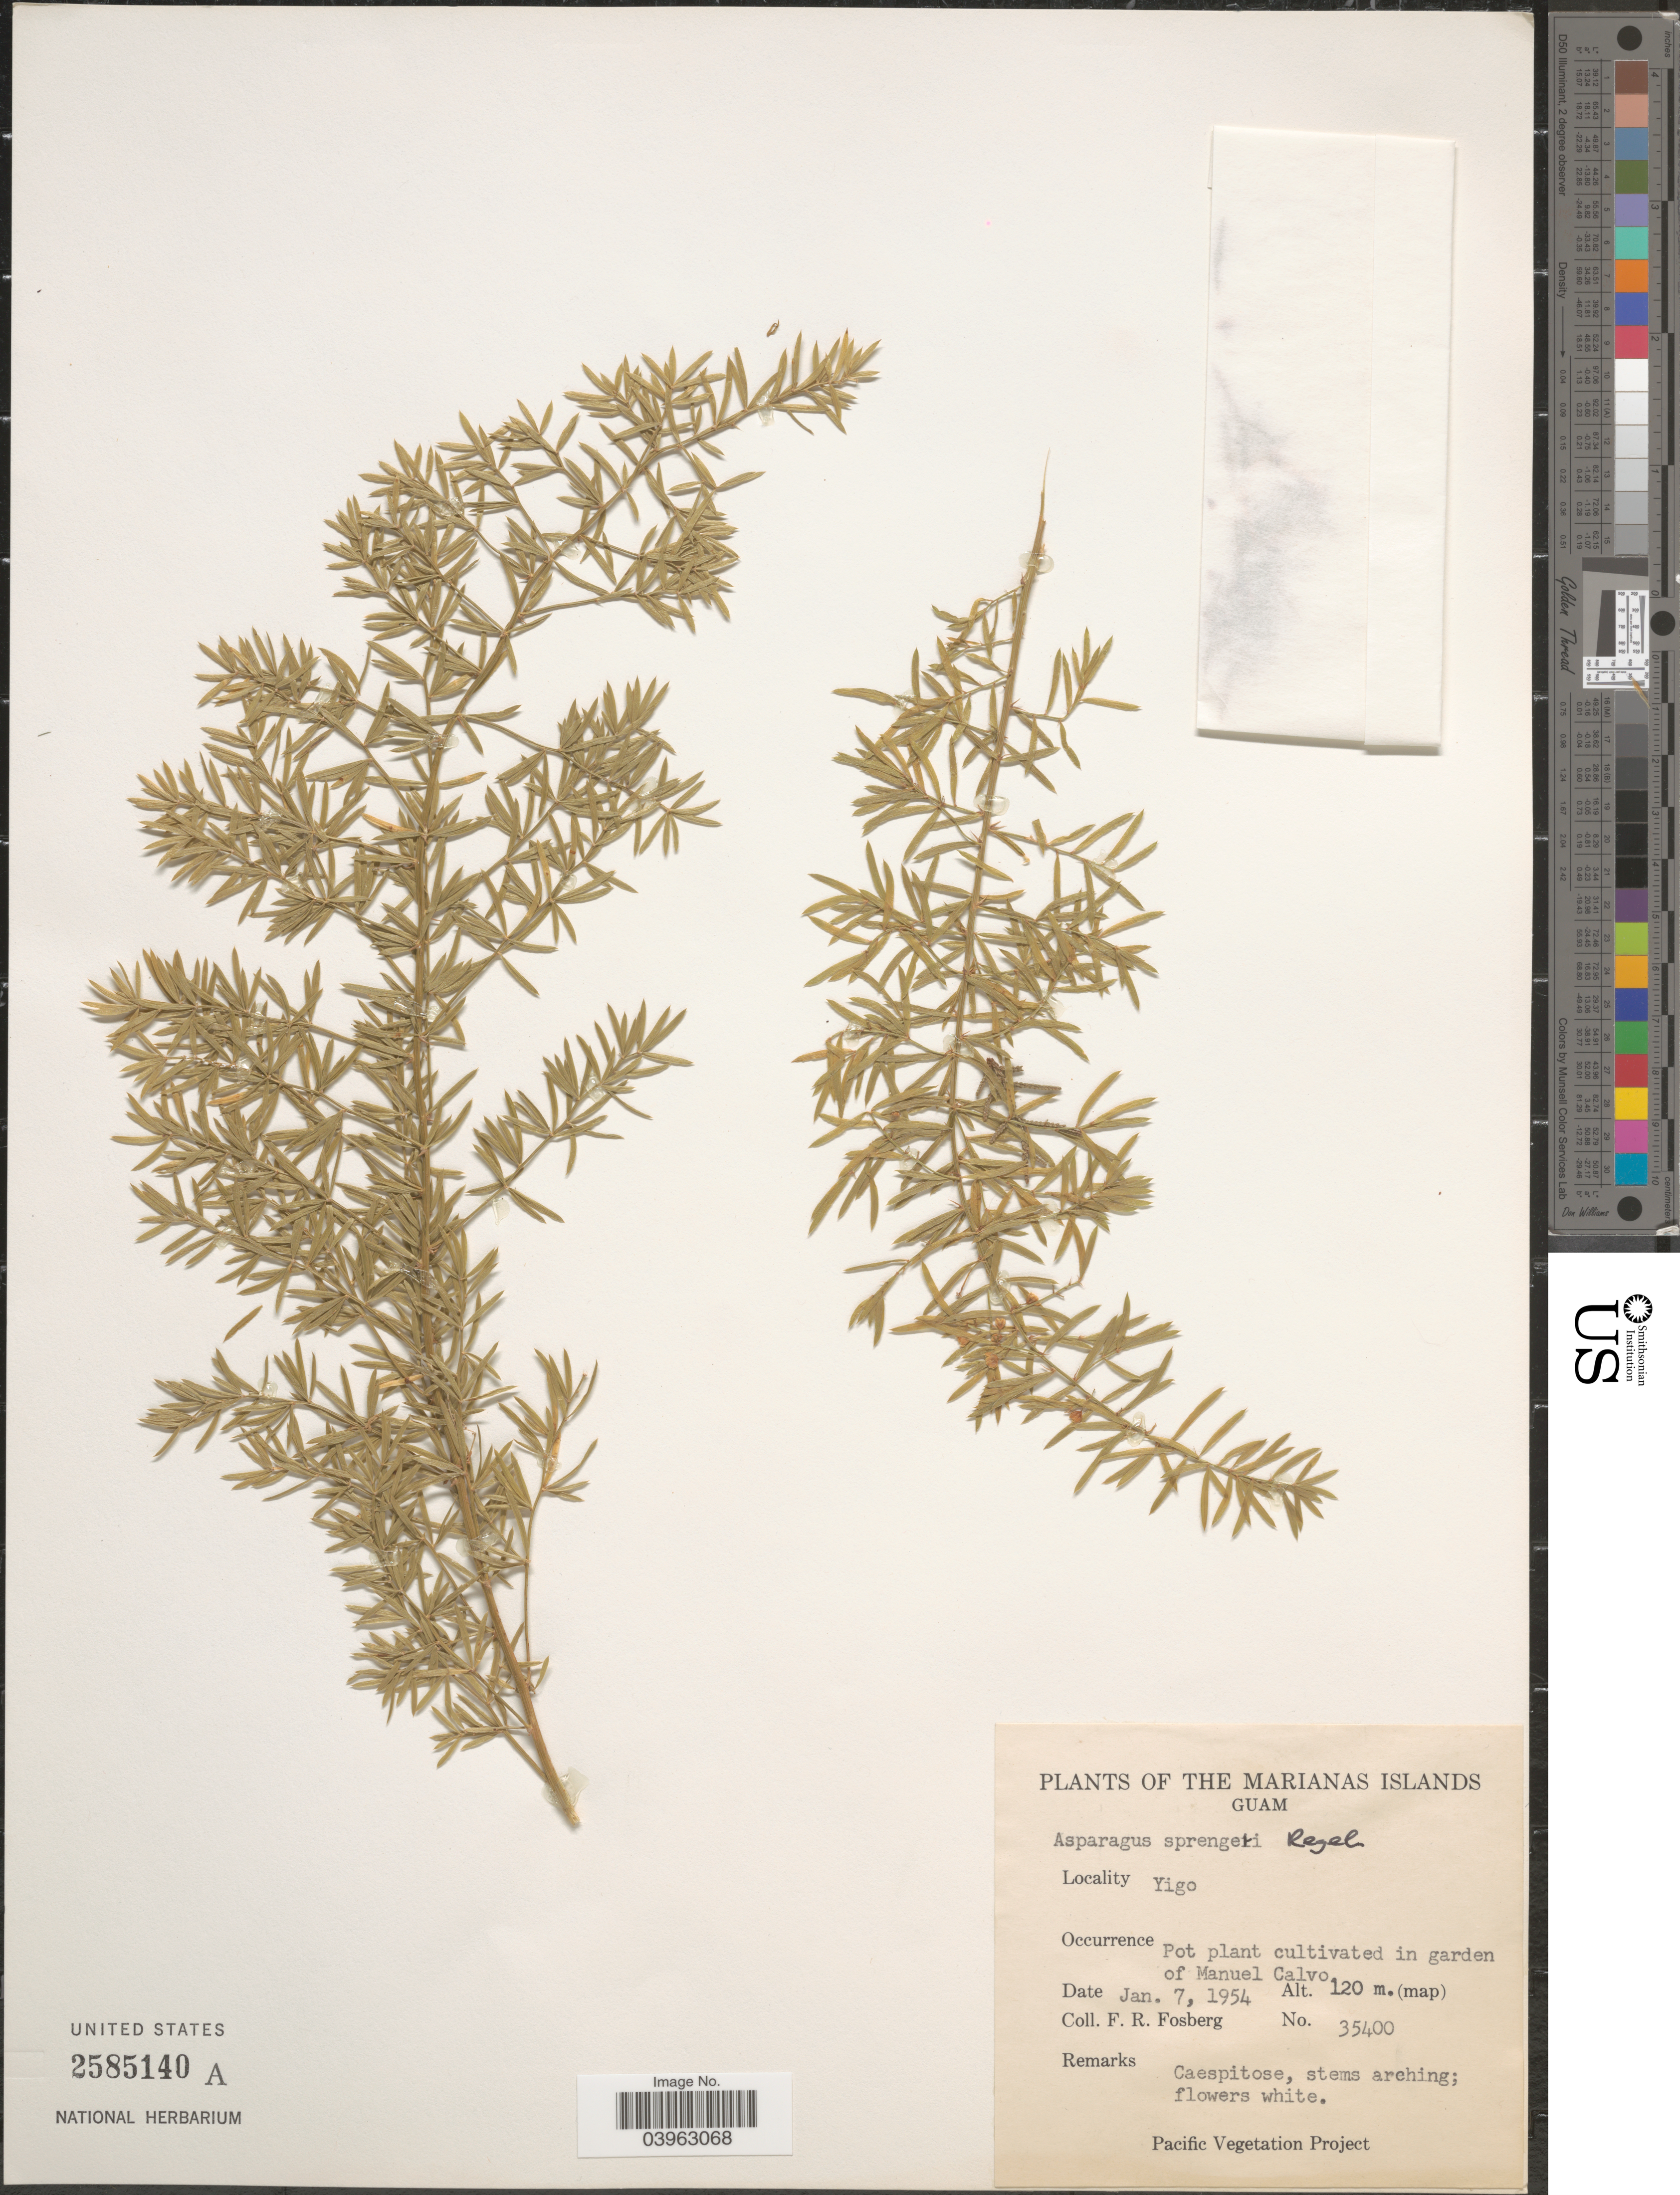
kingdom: Plantae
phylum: Tracheophyta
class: Liliopsida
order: Asparagales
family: Asparagaceae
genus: Asparagus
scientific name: Asparagus sprengeri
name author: Regel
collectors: F. R. Fosberg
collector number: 35400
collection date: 1954-01-07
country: Guam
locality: The Marianas Islands. Yigo. Cultivated in garden of Manuel Calvo.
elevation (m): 120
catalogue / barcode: US 2585140A